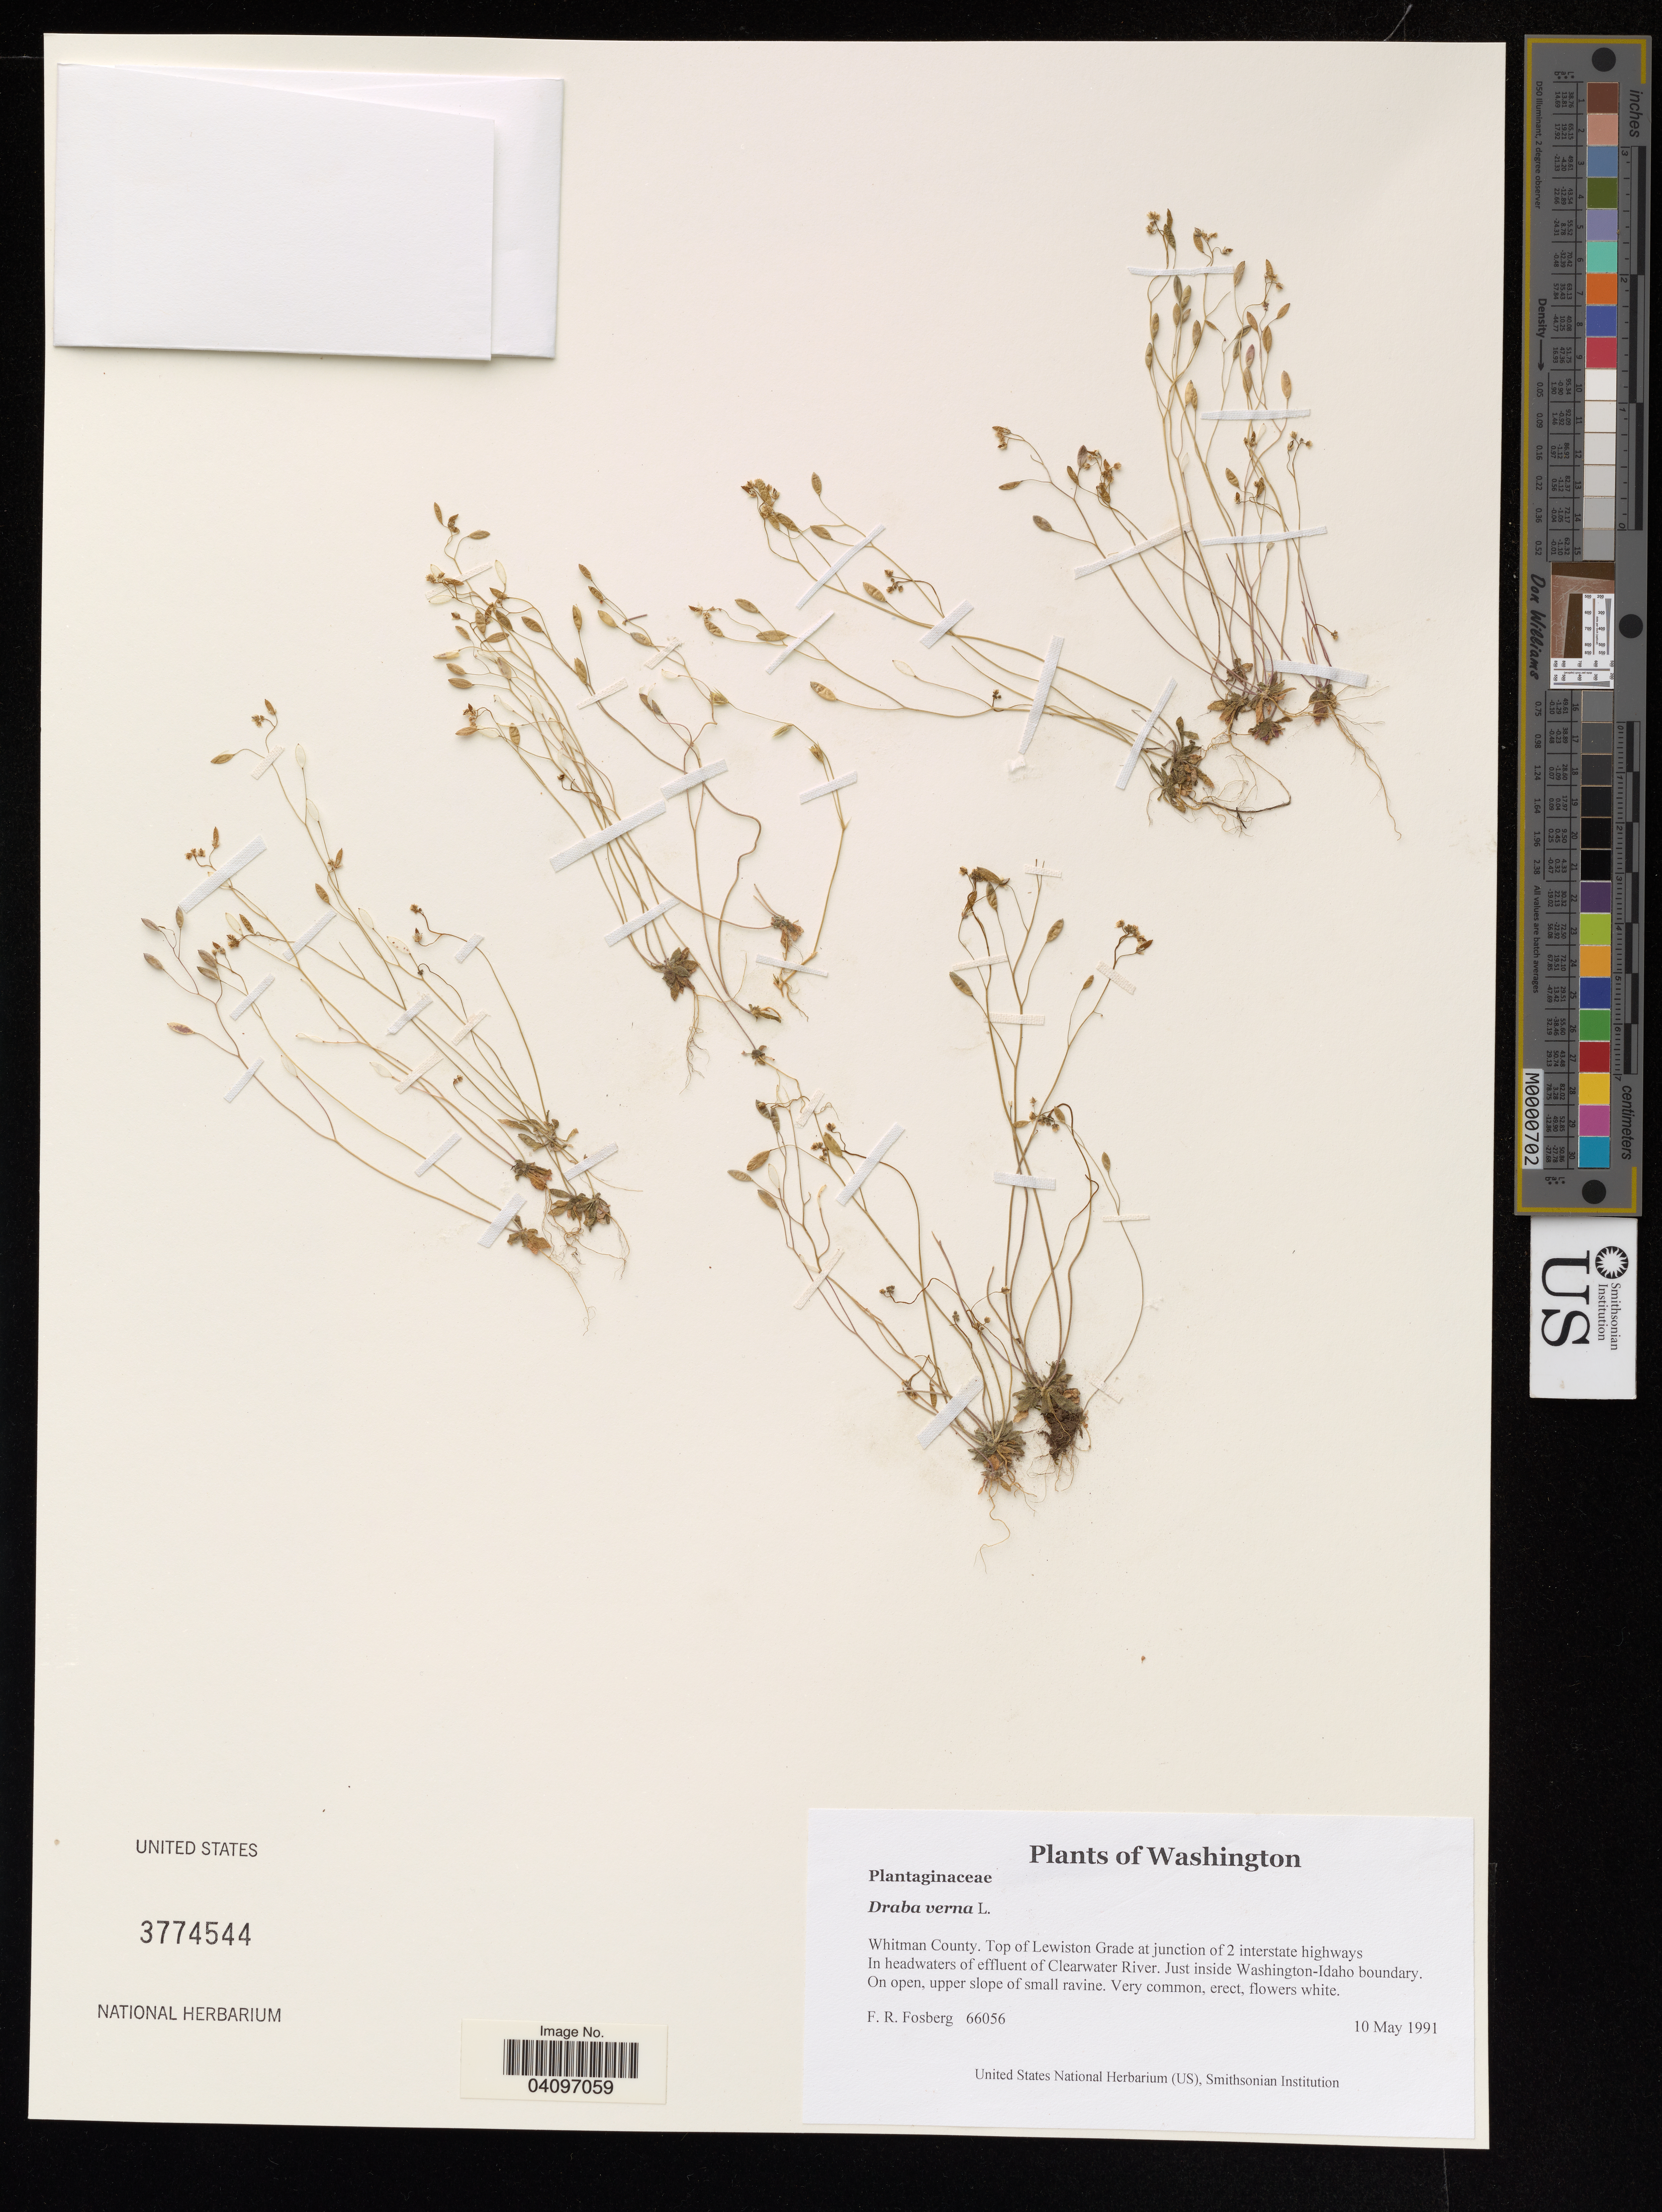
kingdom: Plantae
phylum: Tracheophyta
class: Magnoliopsida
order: Brassicales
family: Brassicaceae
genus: Draba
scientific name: Draba verna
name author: L.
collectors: F. R. Fosberg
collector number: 66056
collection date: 1991-05-10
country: United States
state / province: Washington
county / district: Whitman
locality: Top of Lewiston Grade at junction of 2 interstate highways in headwaters of effluent of Clearwater River. Just inside Washington-Idaho boundary on open, upper slope of small ravine.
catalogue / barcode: US 3774544